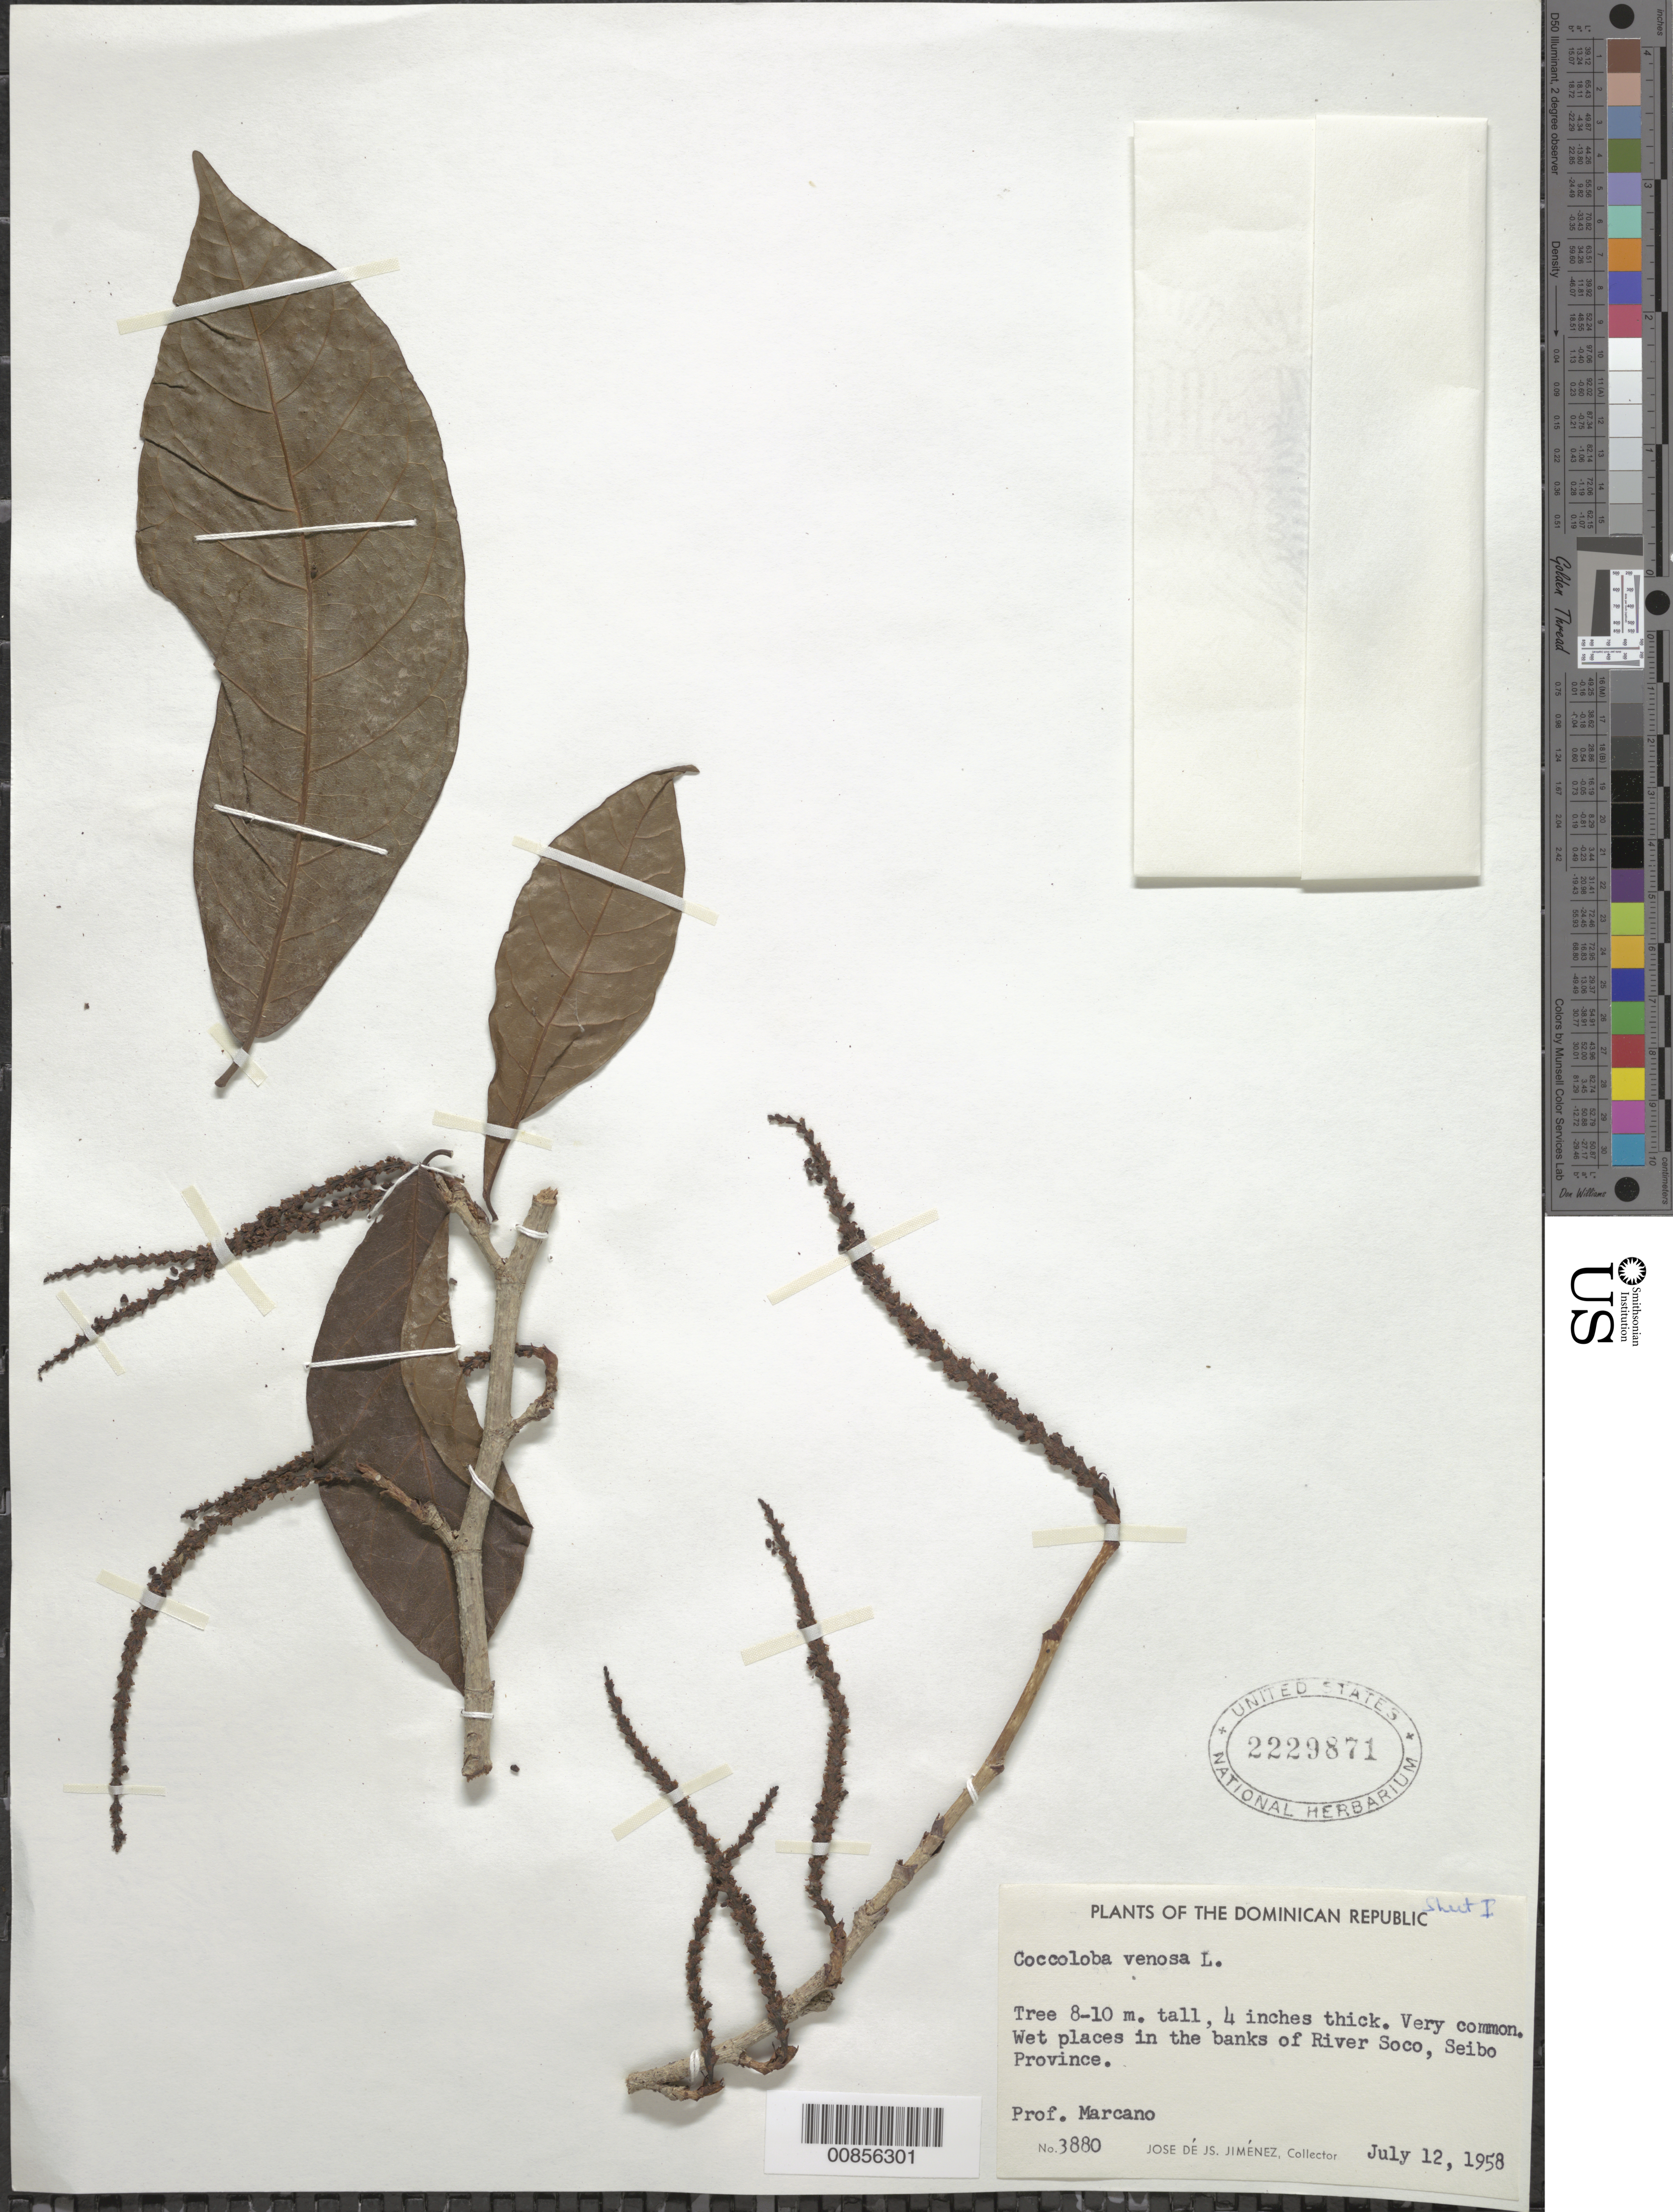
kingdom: Plantae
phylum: Tracheophyta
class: Magnoliopsida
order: Caryophyllales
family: Polygonaceae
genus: Coccoloba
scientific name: Coccoloba venosa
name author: L.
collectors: J. J. Jiménez Almonte & E. J. Marcano F.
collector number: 3880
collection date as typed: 12 Jul 1958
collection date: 1958-07-12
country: Dominican Republic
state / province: El Seibo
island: Hispaniola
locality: Banks of River Soco.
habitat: Wet places in the banks of river.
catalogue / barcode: US 2229871